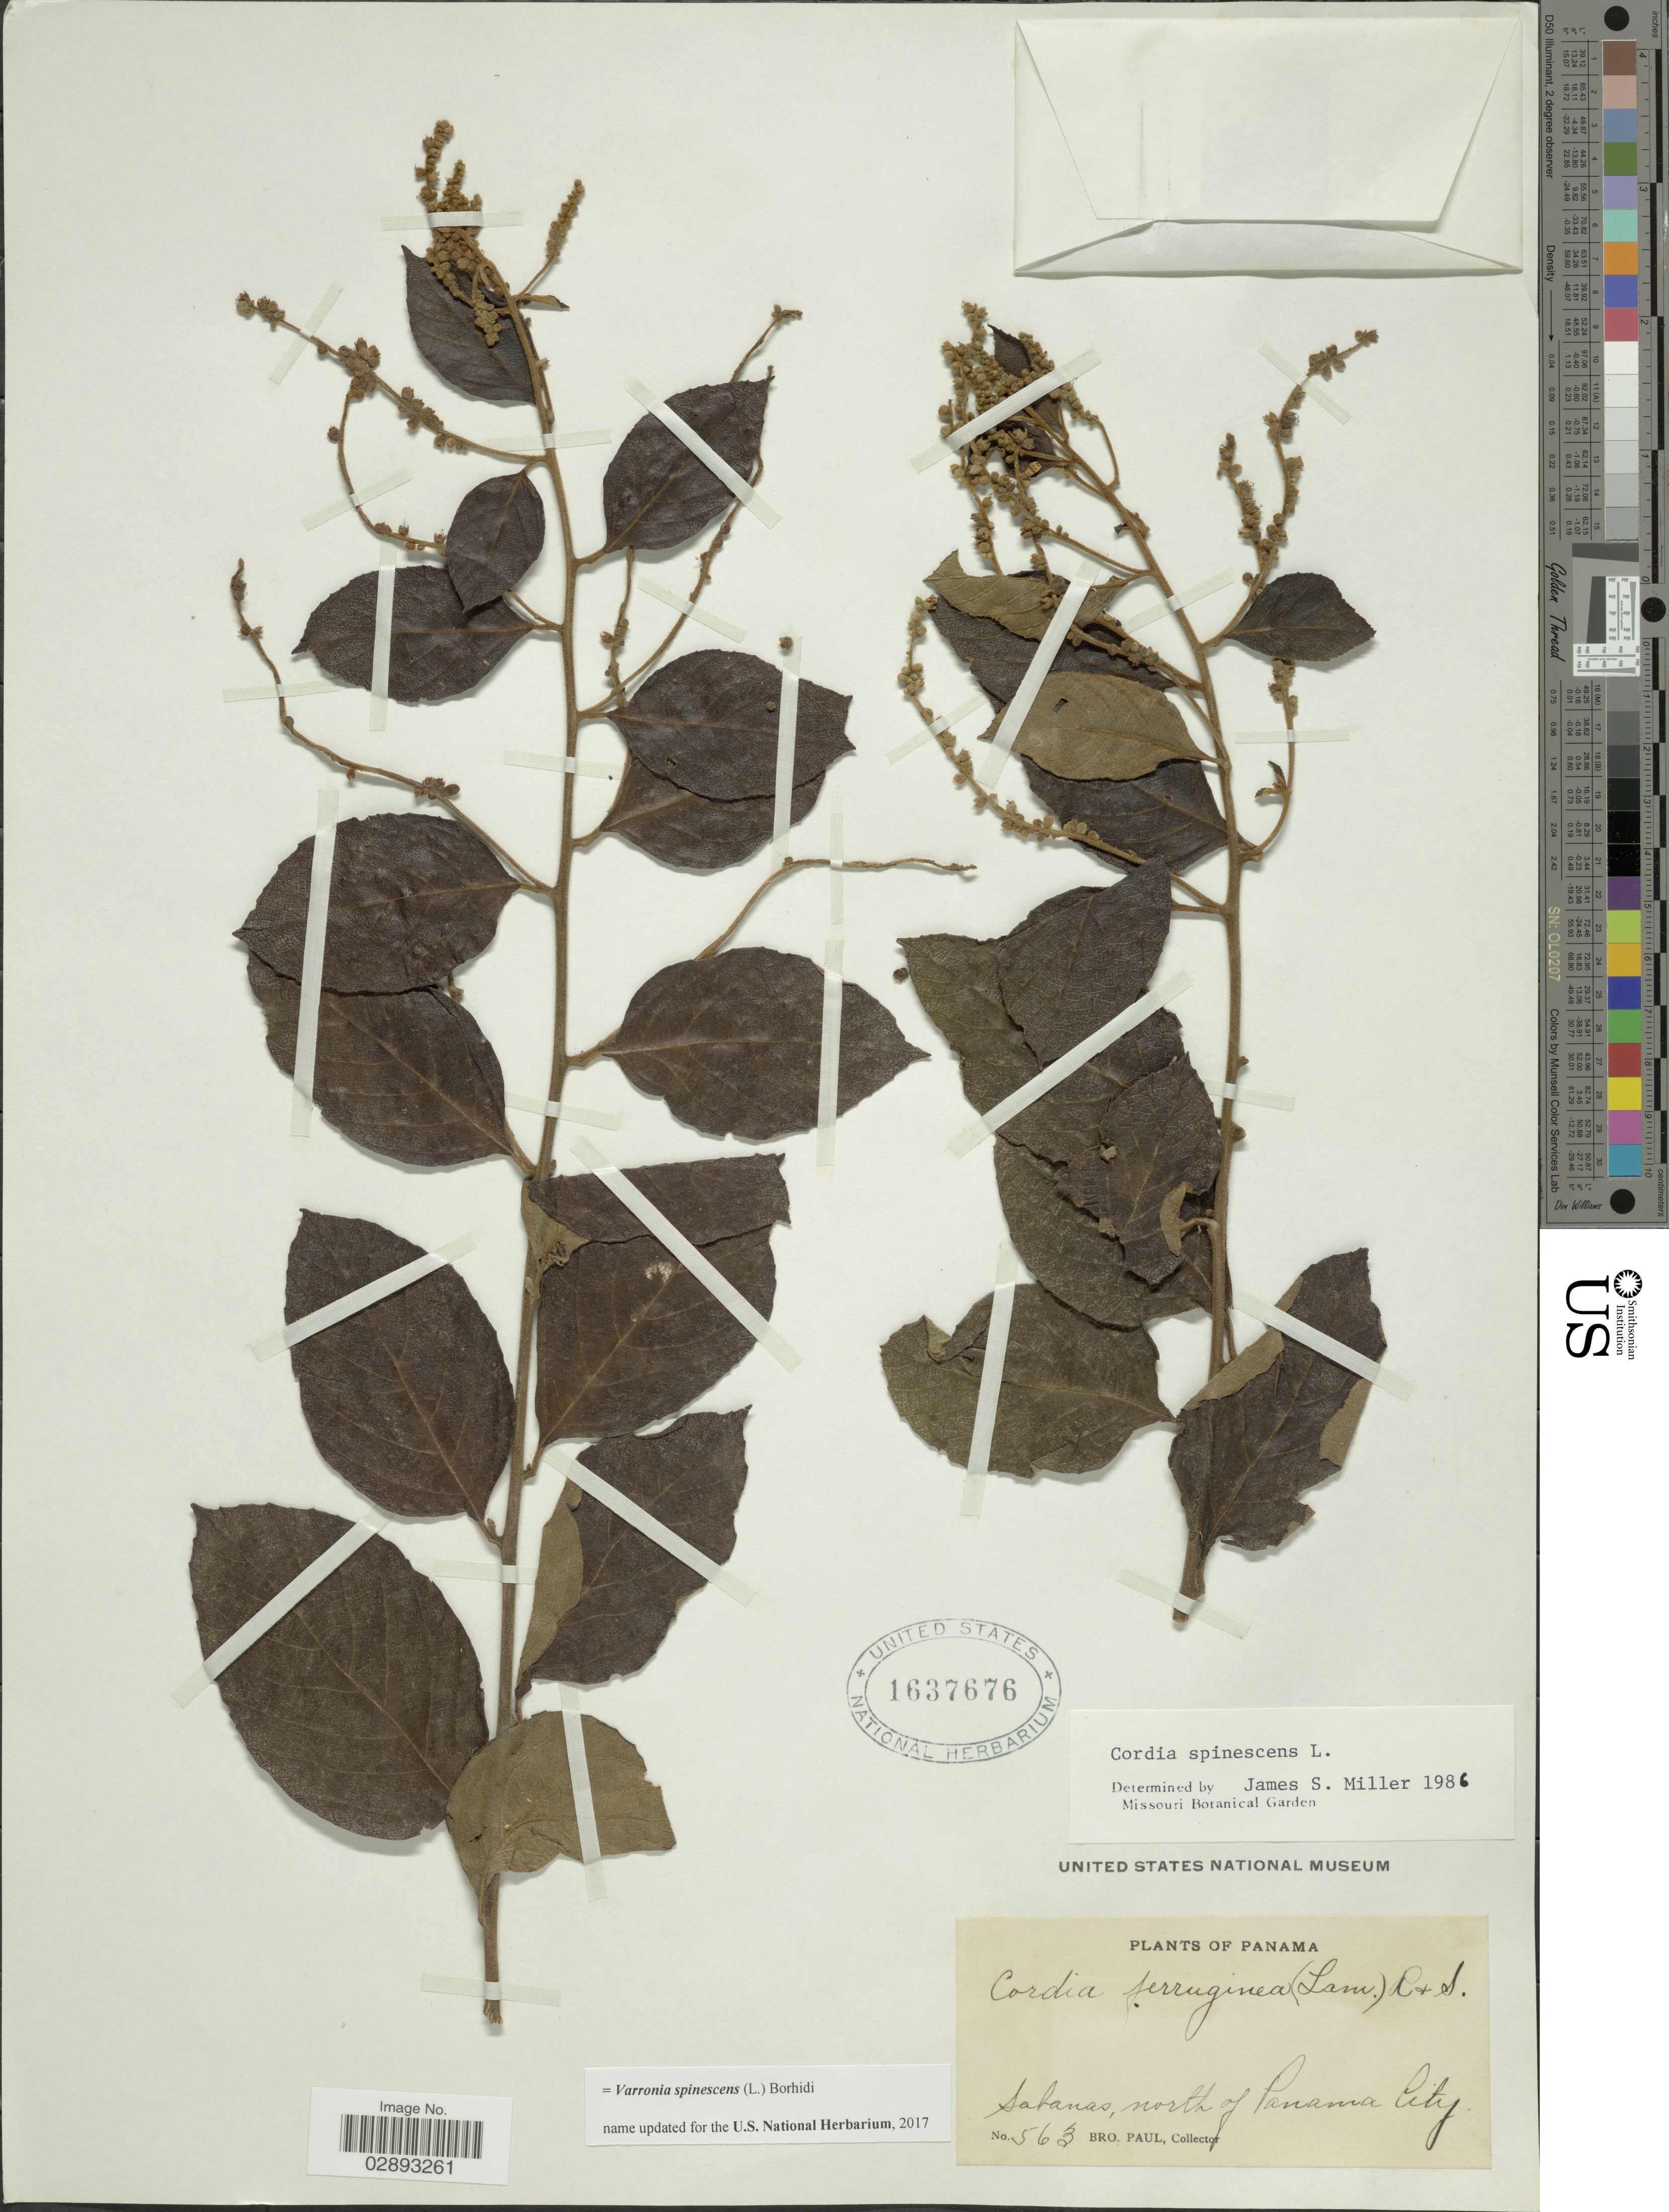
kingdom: Plantae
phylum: Tracheophyta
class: Magnoliopsida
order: Boraginales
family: Cordiaceae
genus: Varronia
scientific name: Varronia spinescens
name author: (L.) Borhidi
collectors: B. Paul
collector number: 563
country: Panama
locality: Sabanas, north of Panama City.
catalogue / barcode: US 1637676